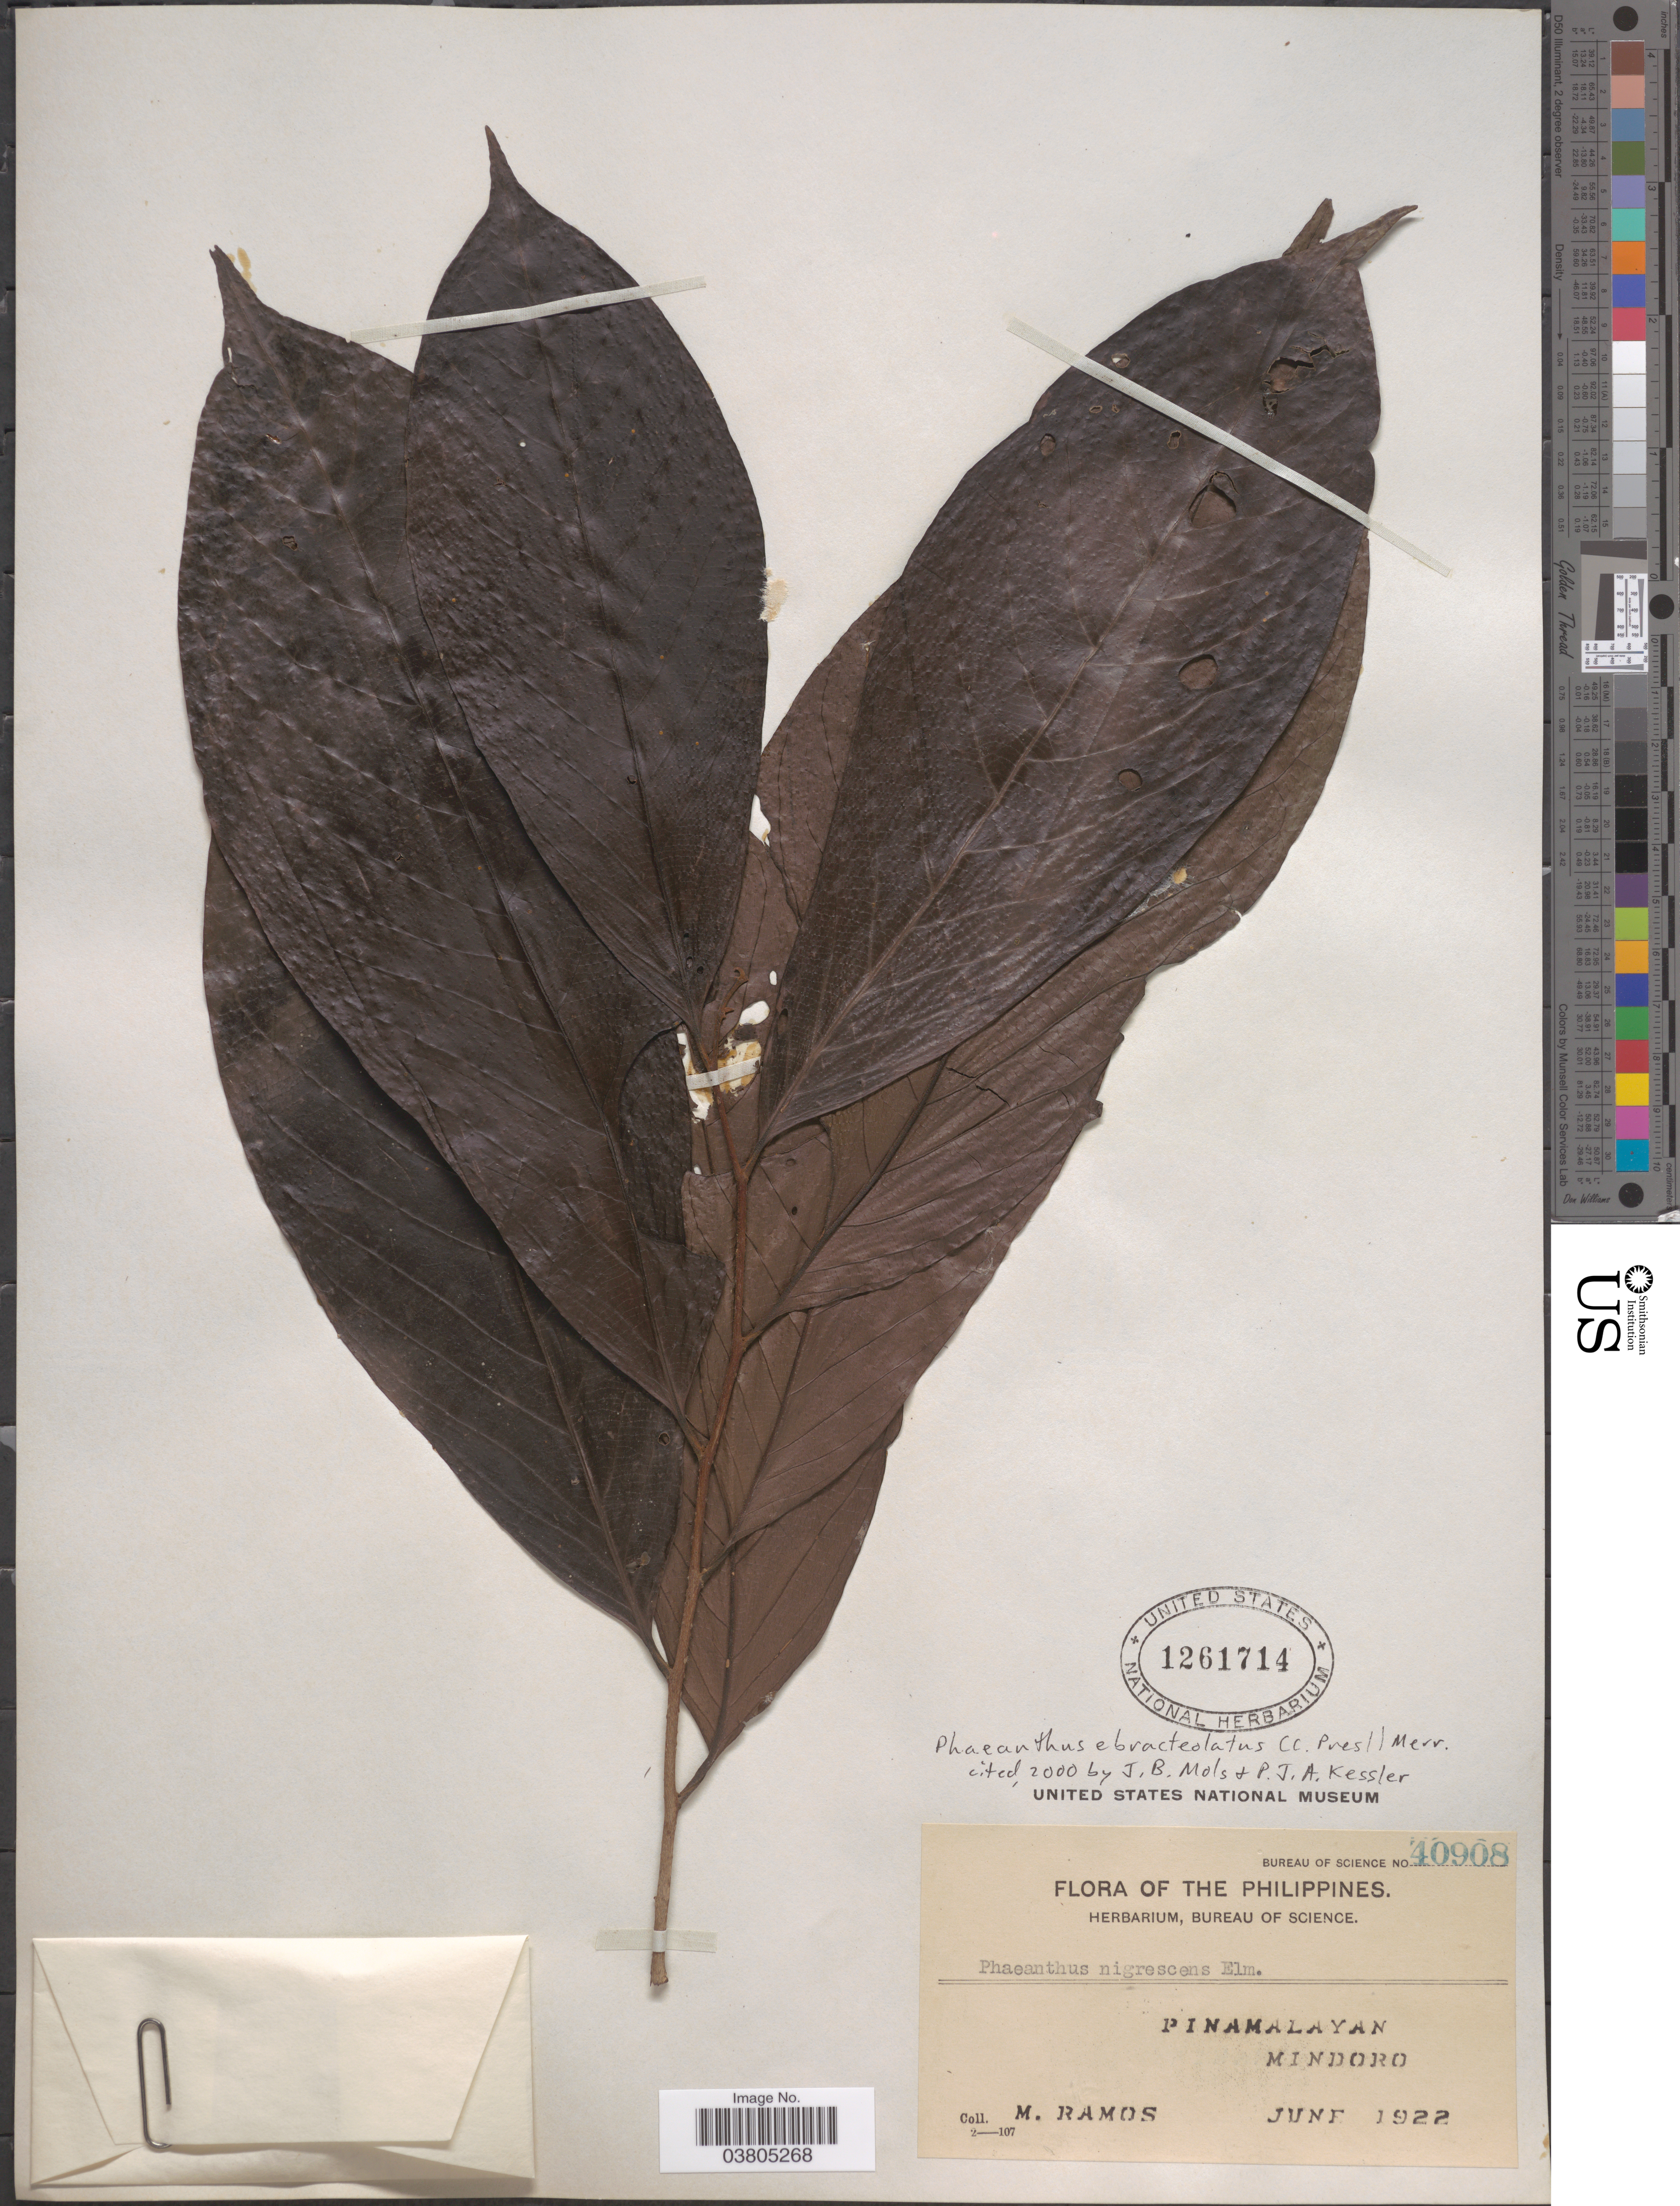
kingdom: Plantae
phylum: Tracheophyta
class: Magnoliopsida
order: Magnoliales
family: Annonaceae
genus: Phaeanthus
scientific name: Phaeanthus ebracteolatus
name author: (C. Presl) Merr.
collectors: M. Ramos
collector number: Bureau of Science 40908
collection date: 1922-06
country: Philippines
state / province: Mimaropa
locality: Pinamalayan. Mindoro.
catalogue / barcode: US 1261714